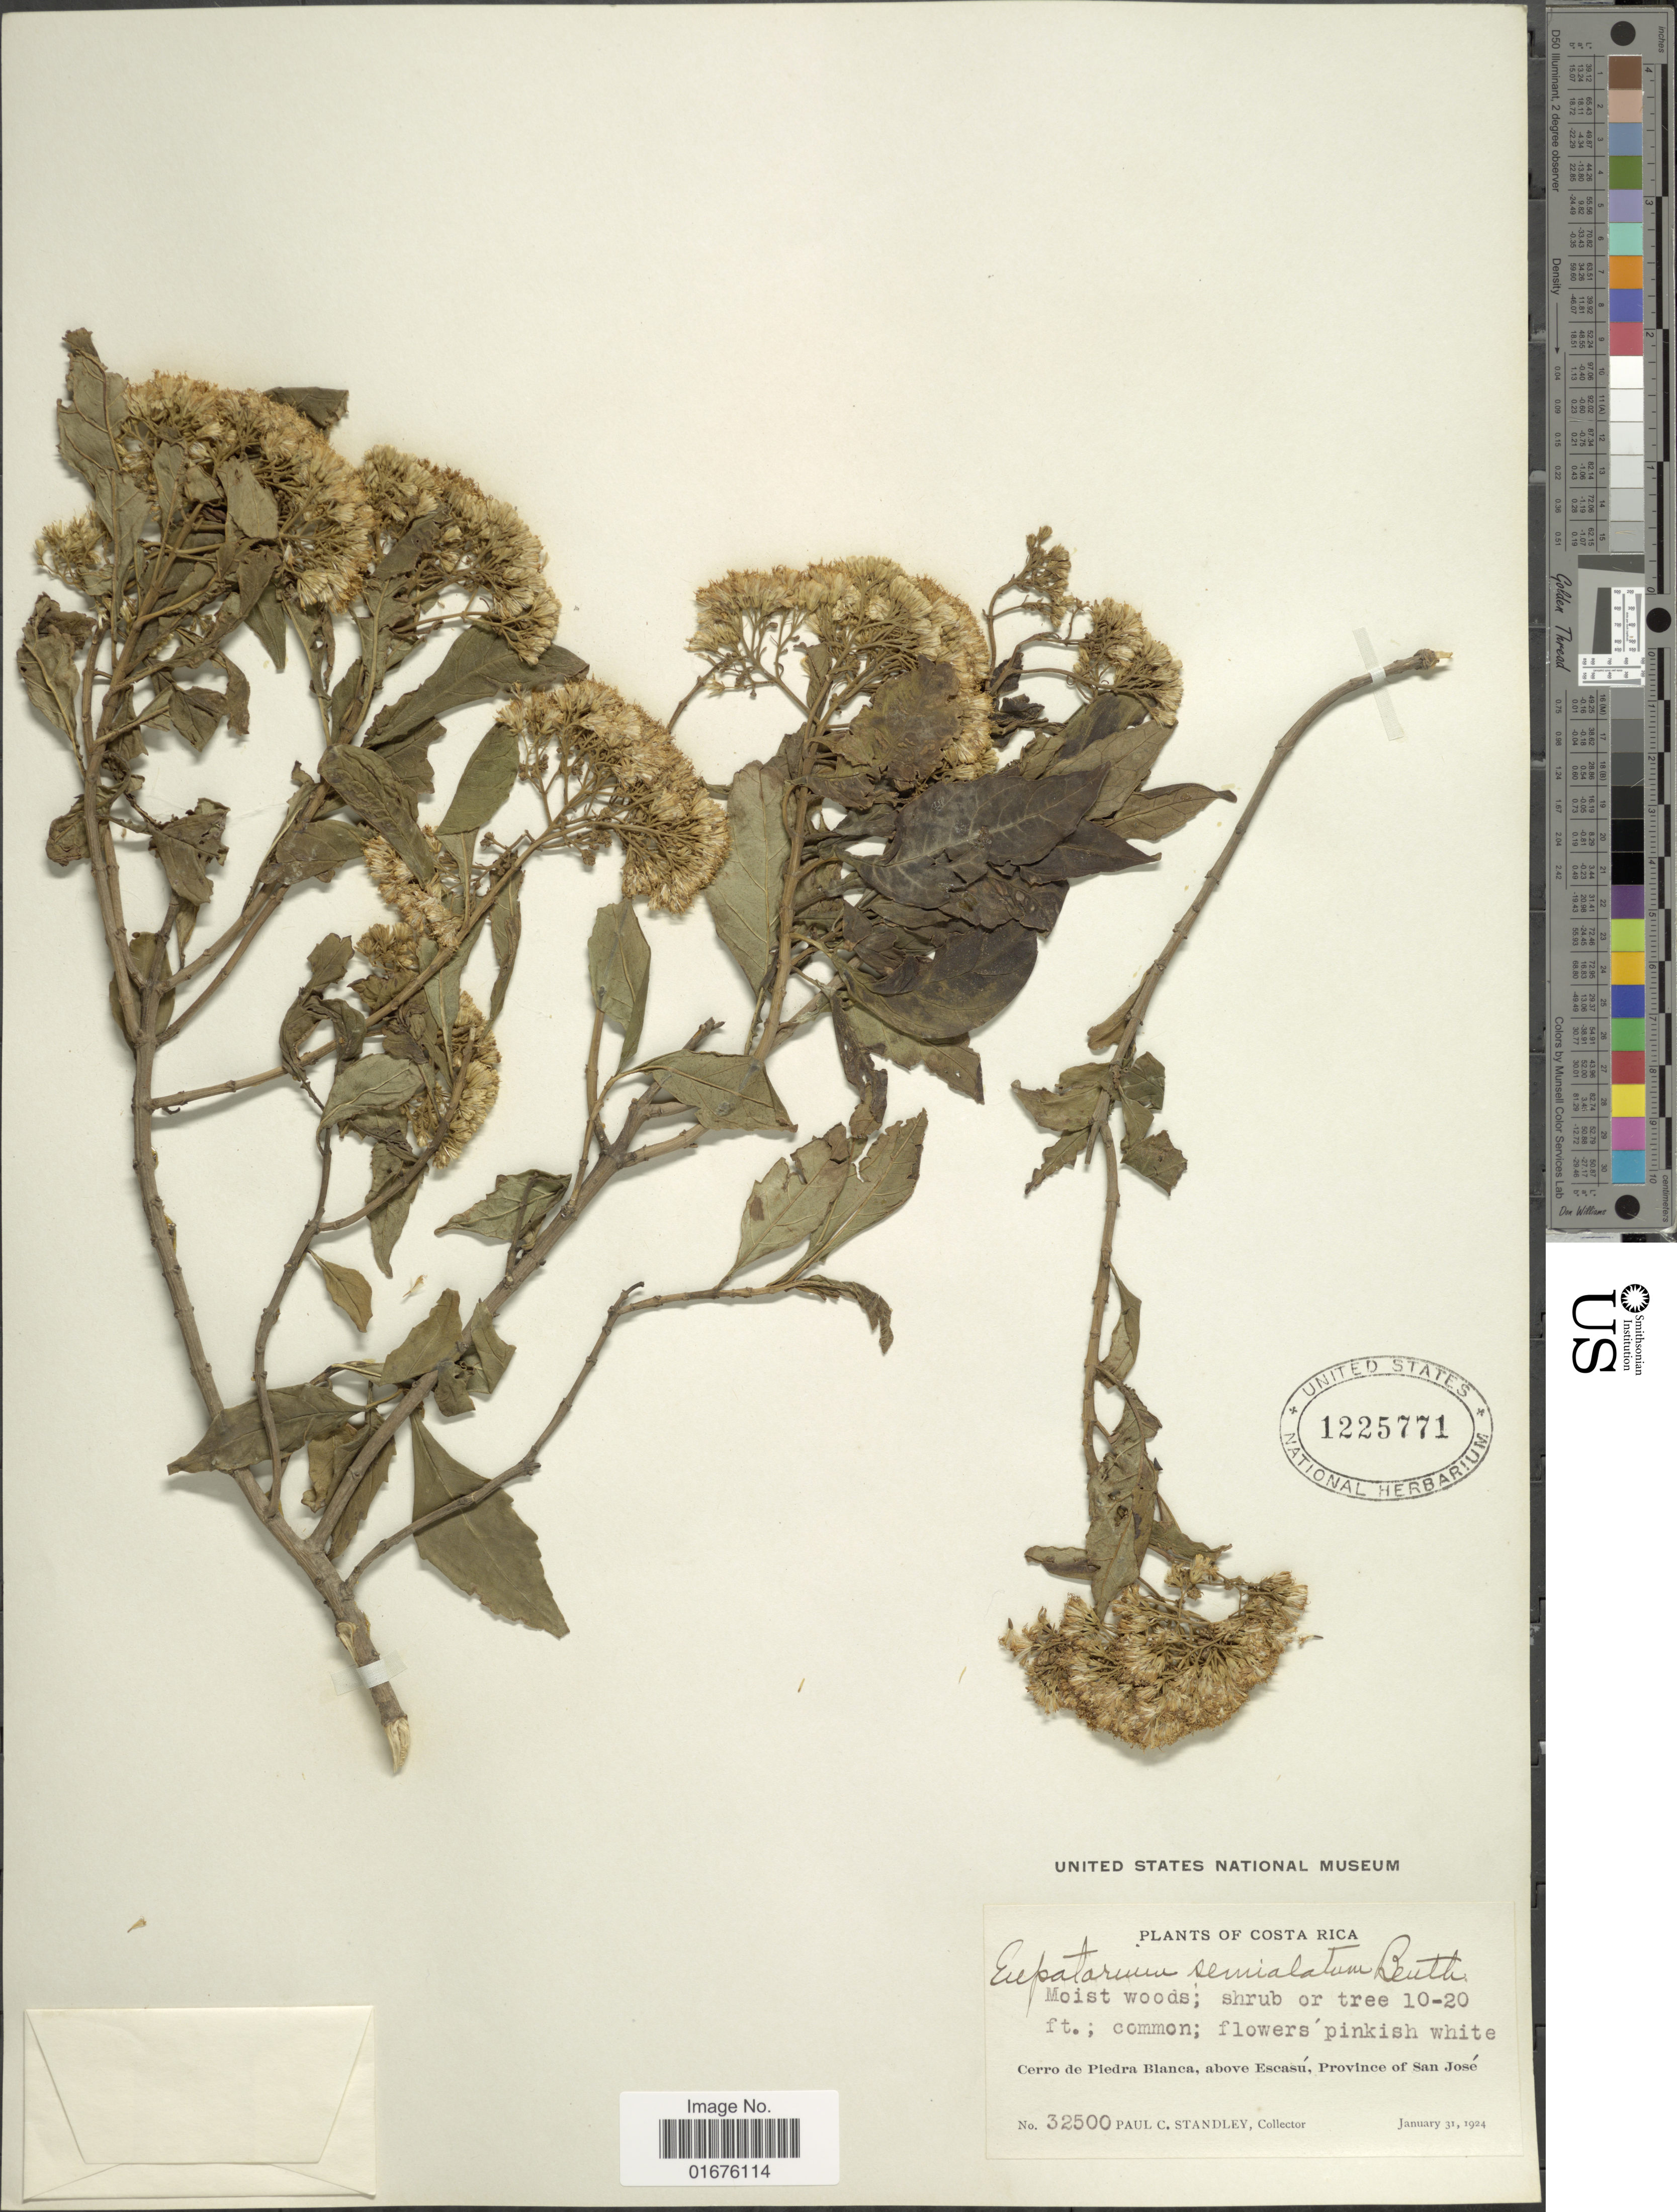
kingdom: Plantae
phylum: Tracheophyta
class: Magnoliopsida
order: Asterales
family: Asteraceae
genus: Ageratina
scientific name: Ageratina ligustrina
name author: (DC.) R.M. King & H. Rob.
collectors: P. C. Standley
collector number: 32500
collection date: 1924-01-31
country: Costa Rica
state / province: San José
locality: Moist forest, Cerro de Piedra Blanca, above Escasú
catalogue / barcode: US 1225771